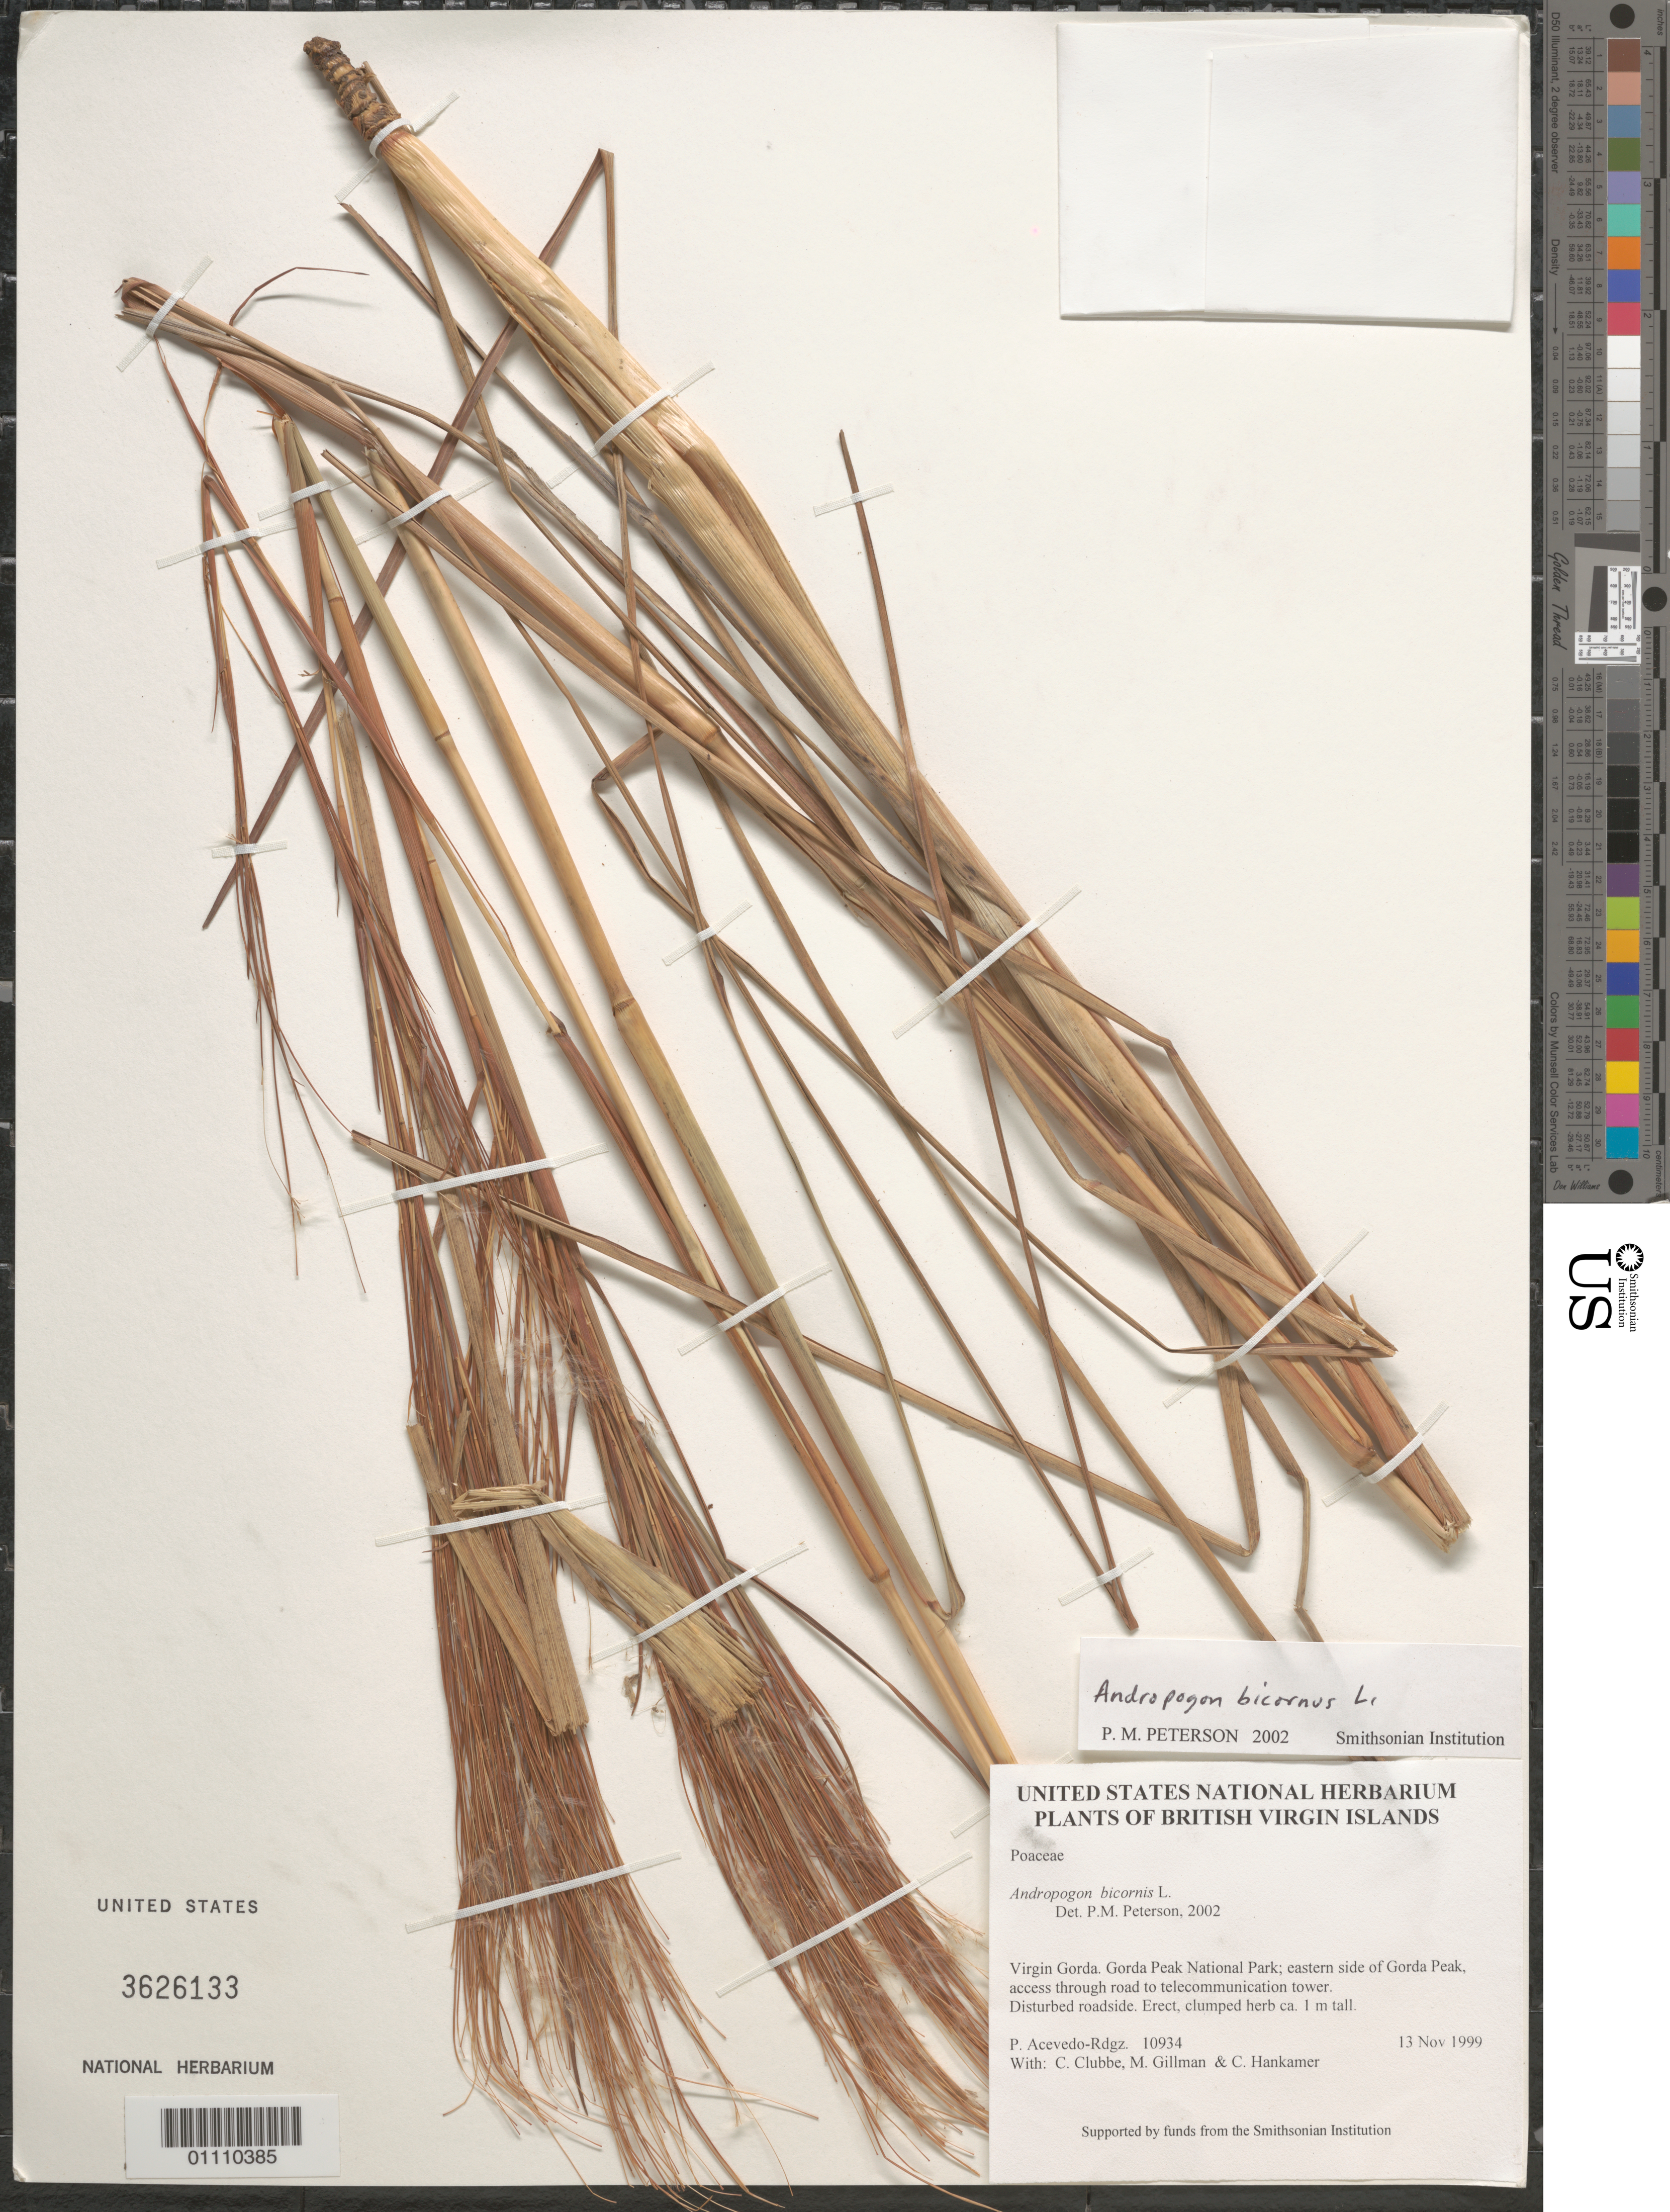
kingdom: Plantae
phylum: Tracheophyta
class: Liliopsida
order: Poales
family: Poaceae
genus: Andropogon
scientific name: Andropogon bicornis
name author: L.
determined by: Peterson, Paul M., (BOT), Smithsonian Institution - National Museum of Natural History (UNITED STATES)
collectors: P. Acevedo-Rodr., C. Clubbe, M. Gillman & C. Hankamer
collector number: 10934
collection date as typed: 13 Nov 1999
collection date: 1999-11-13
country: British Virgin Islands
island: Virgin Gorda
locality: Gorda Peak National Park; eastern side of Gorda Peak, access through road to telecommunication tower.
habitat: Disturbed roadside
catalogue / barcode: US 3626133